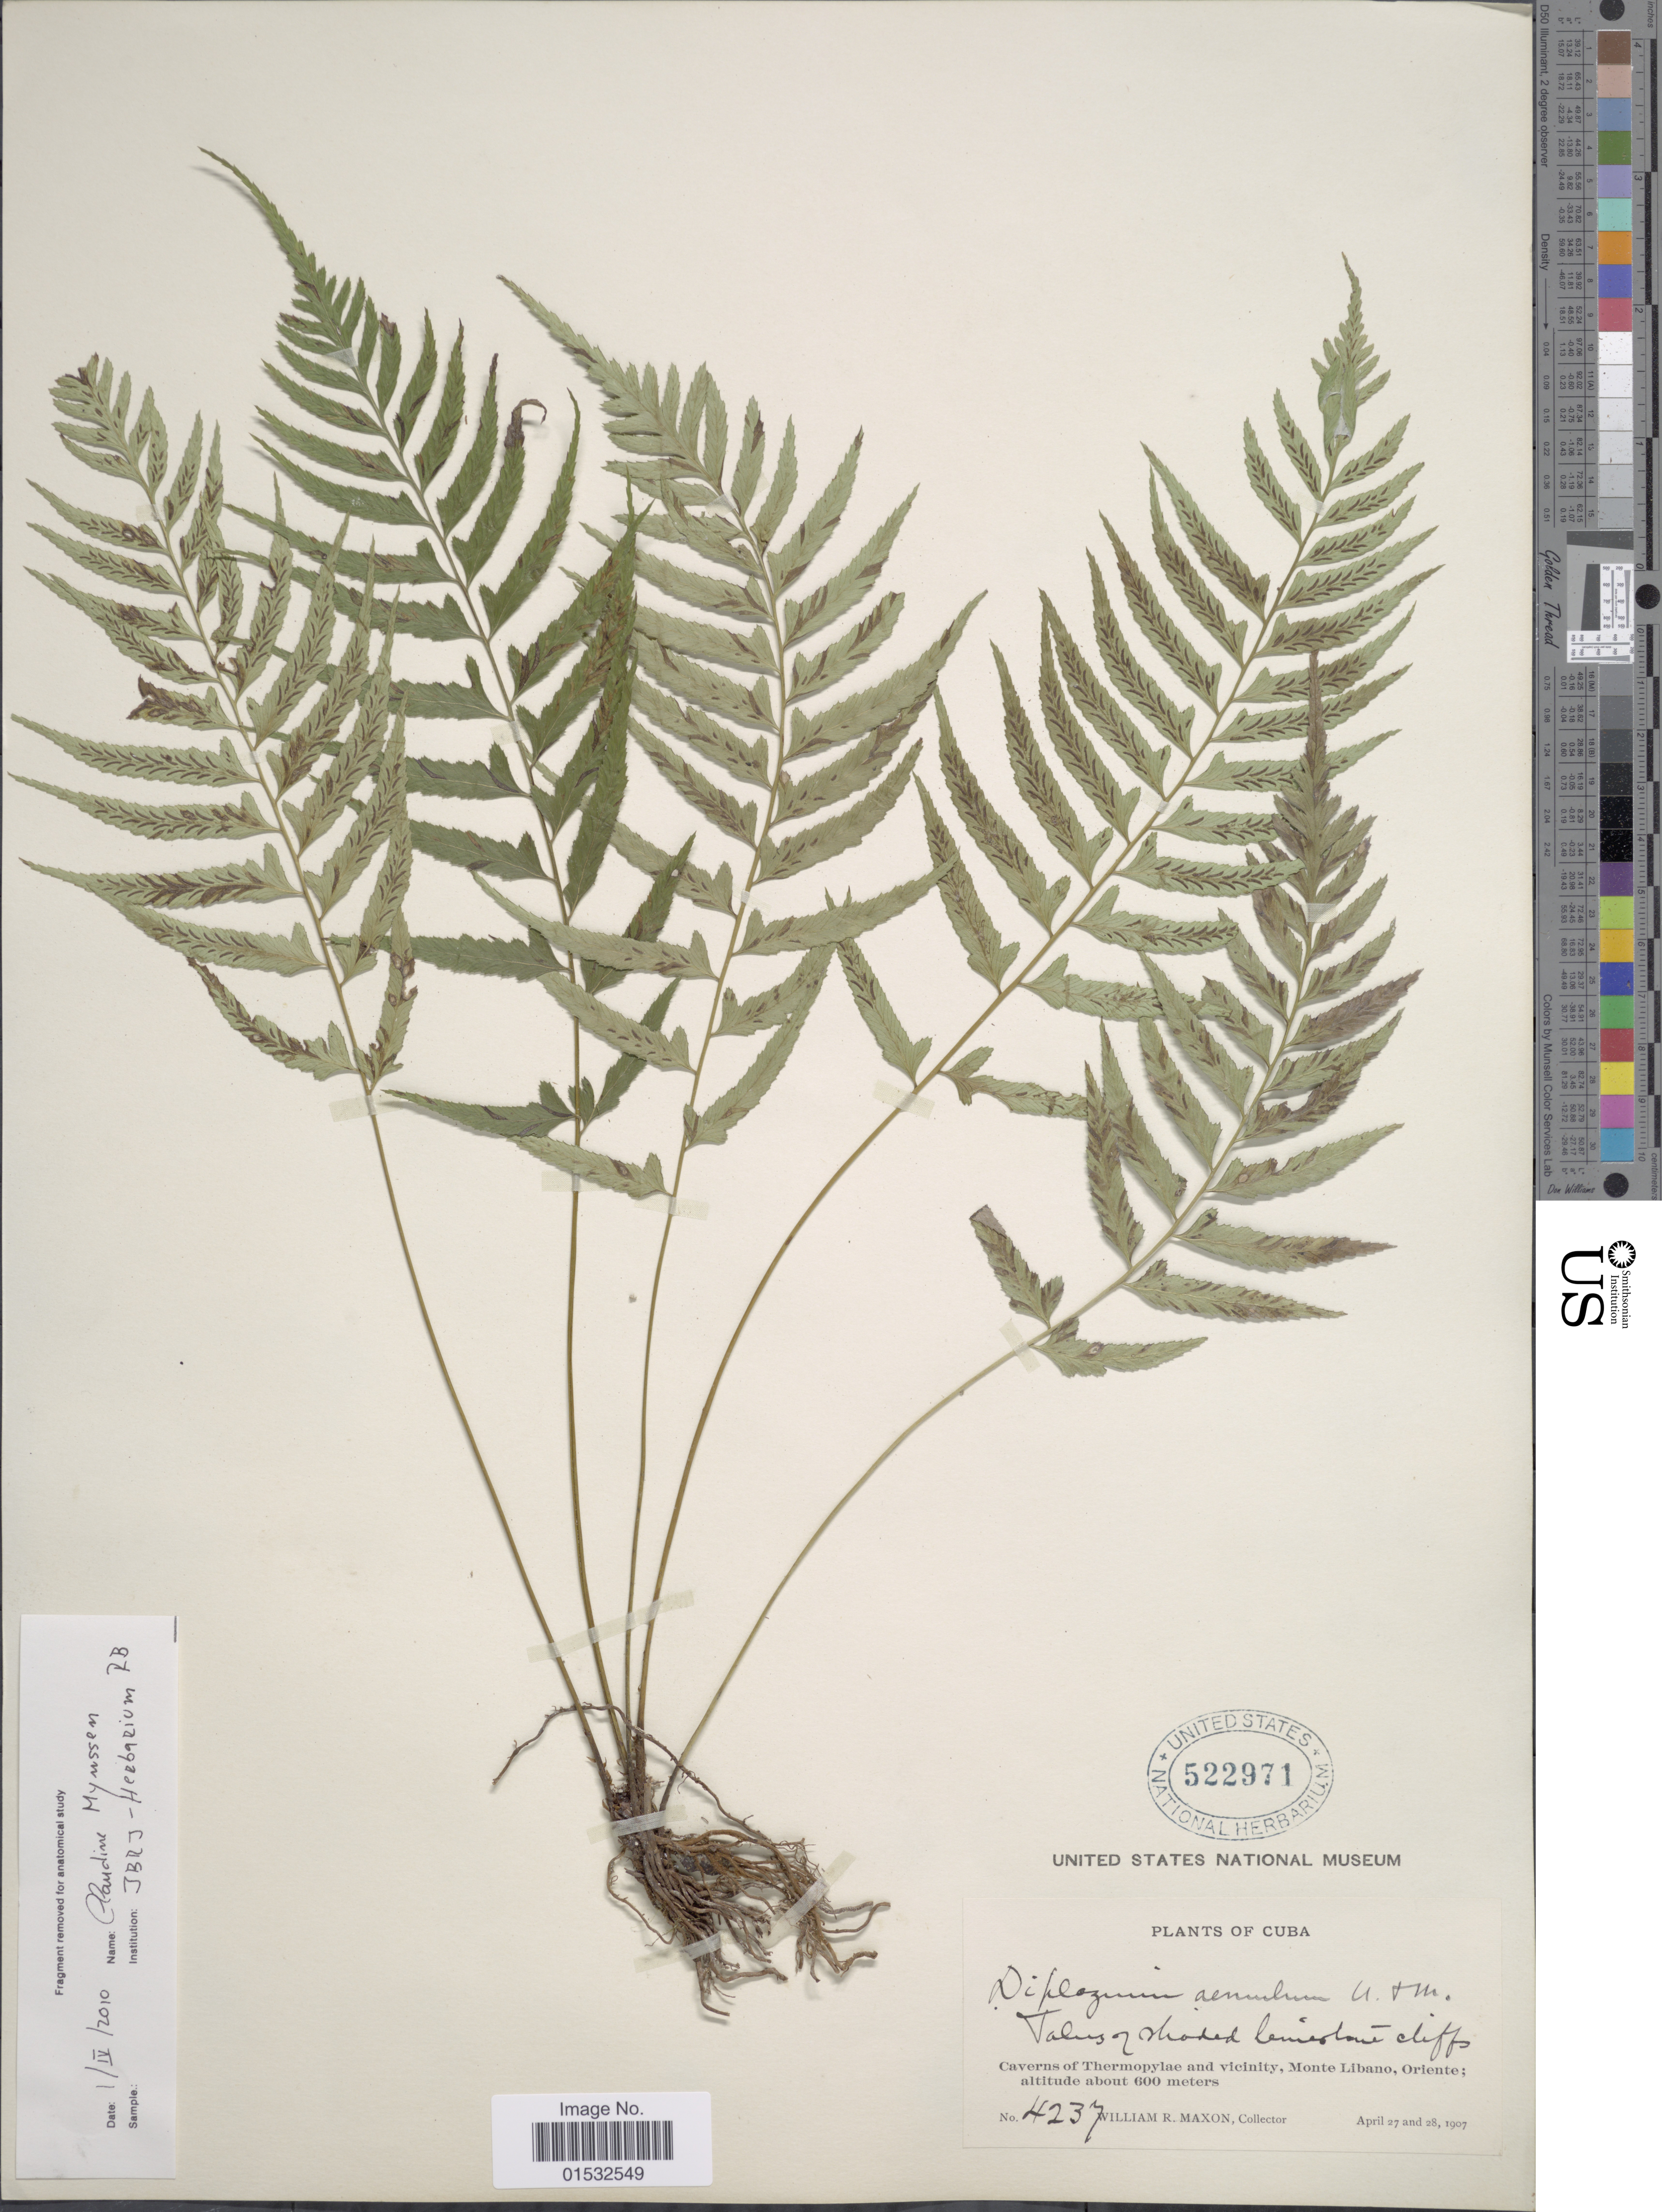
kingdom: Plantae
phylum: Tracheophyta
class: Polypodiopsida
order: Polypodiales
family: Athyriaceae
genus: Diplazium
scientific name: Diplazium unilobum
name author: (Poir.) Hieron.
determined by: Sánchez, C.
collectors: W. R. Maxon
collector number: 4237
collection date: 1907-04-27/1907-04-28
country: Cuba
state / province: Oriente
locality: Caverns of Thermopylae and vicinity, Monte Libano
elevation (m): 600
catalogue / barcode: US 522971